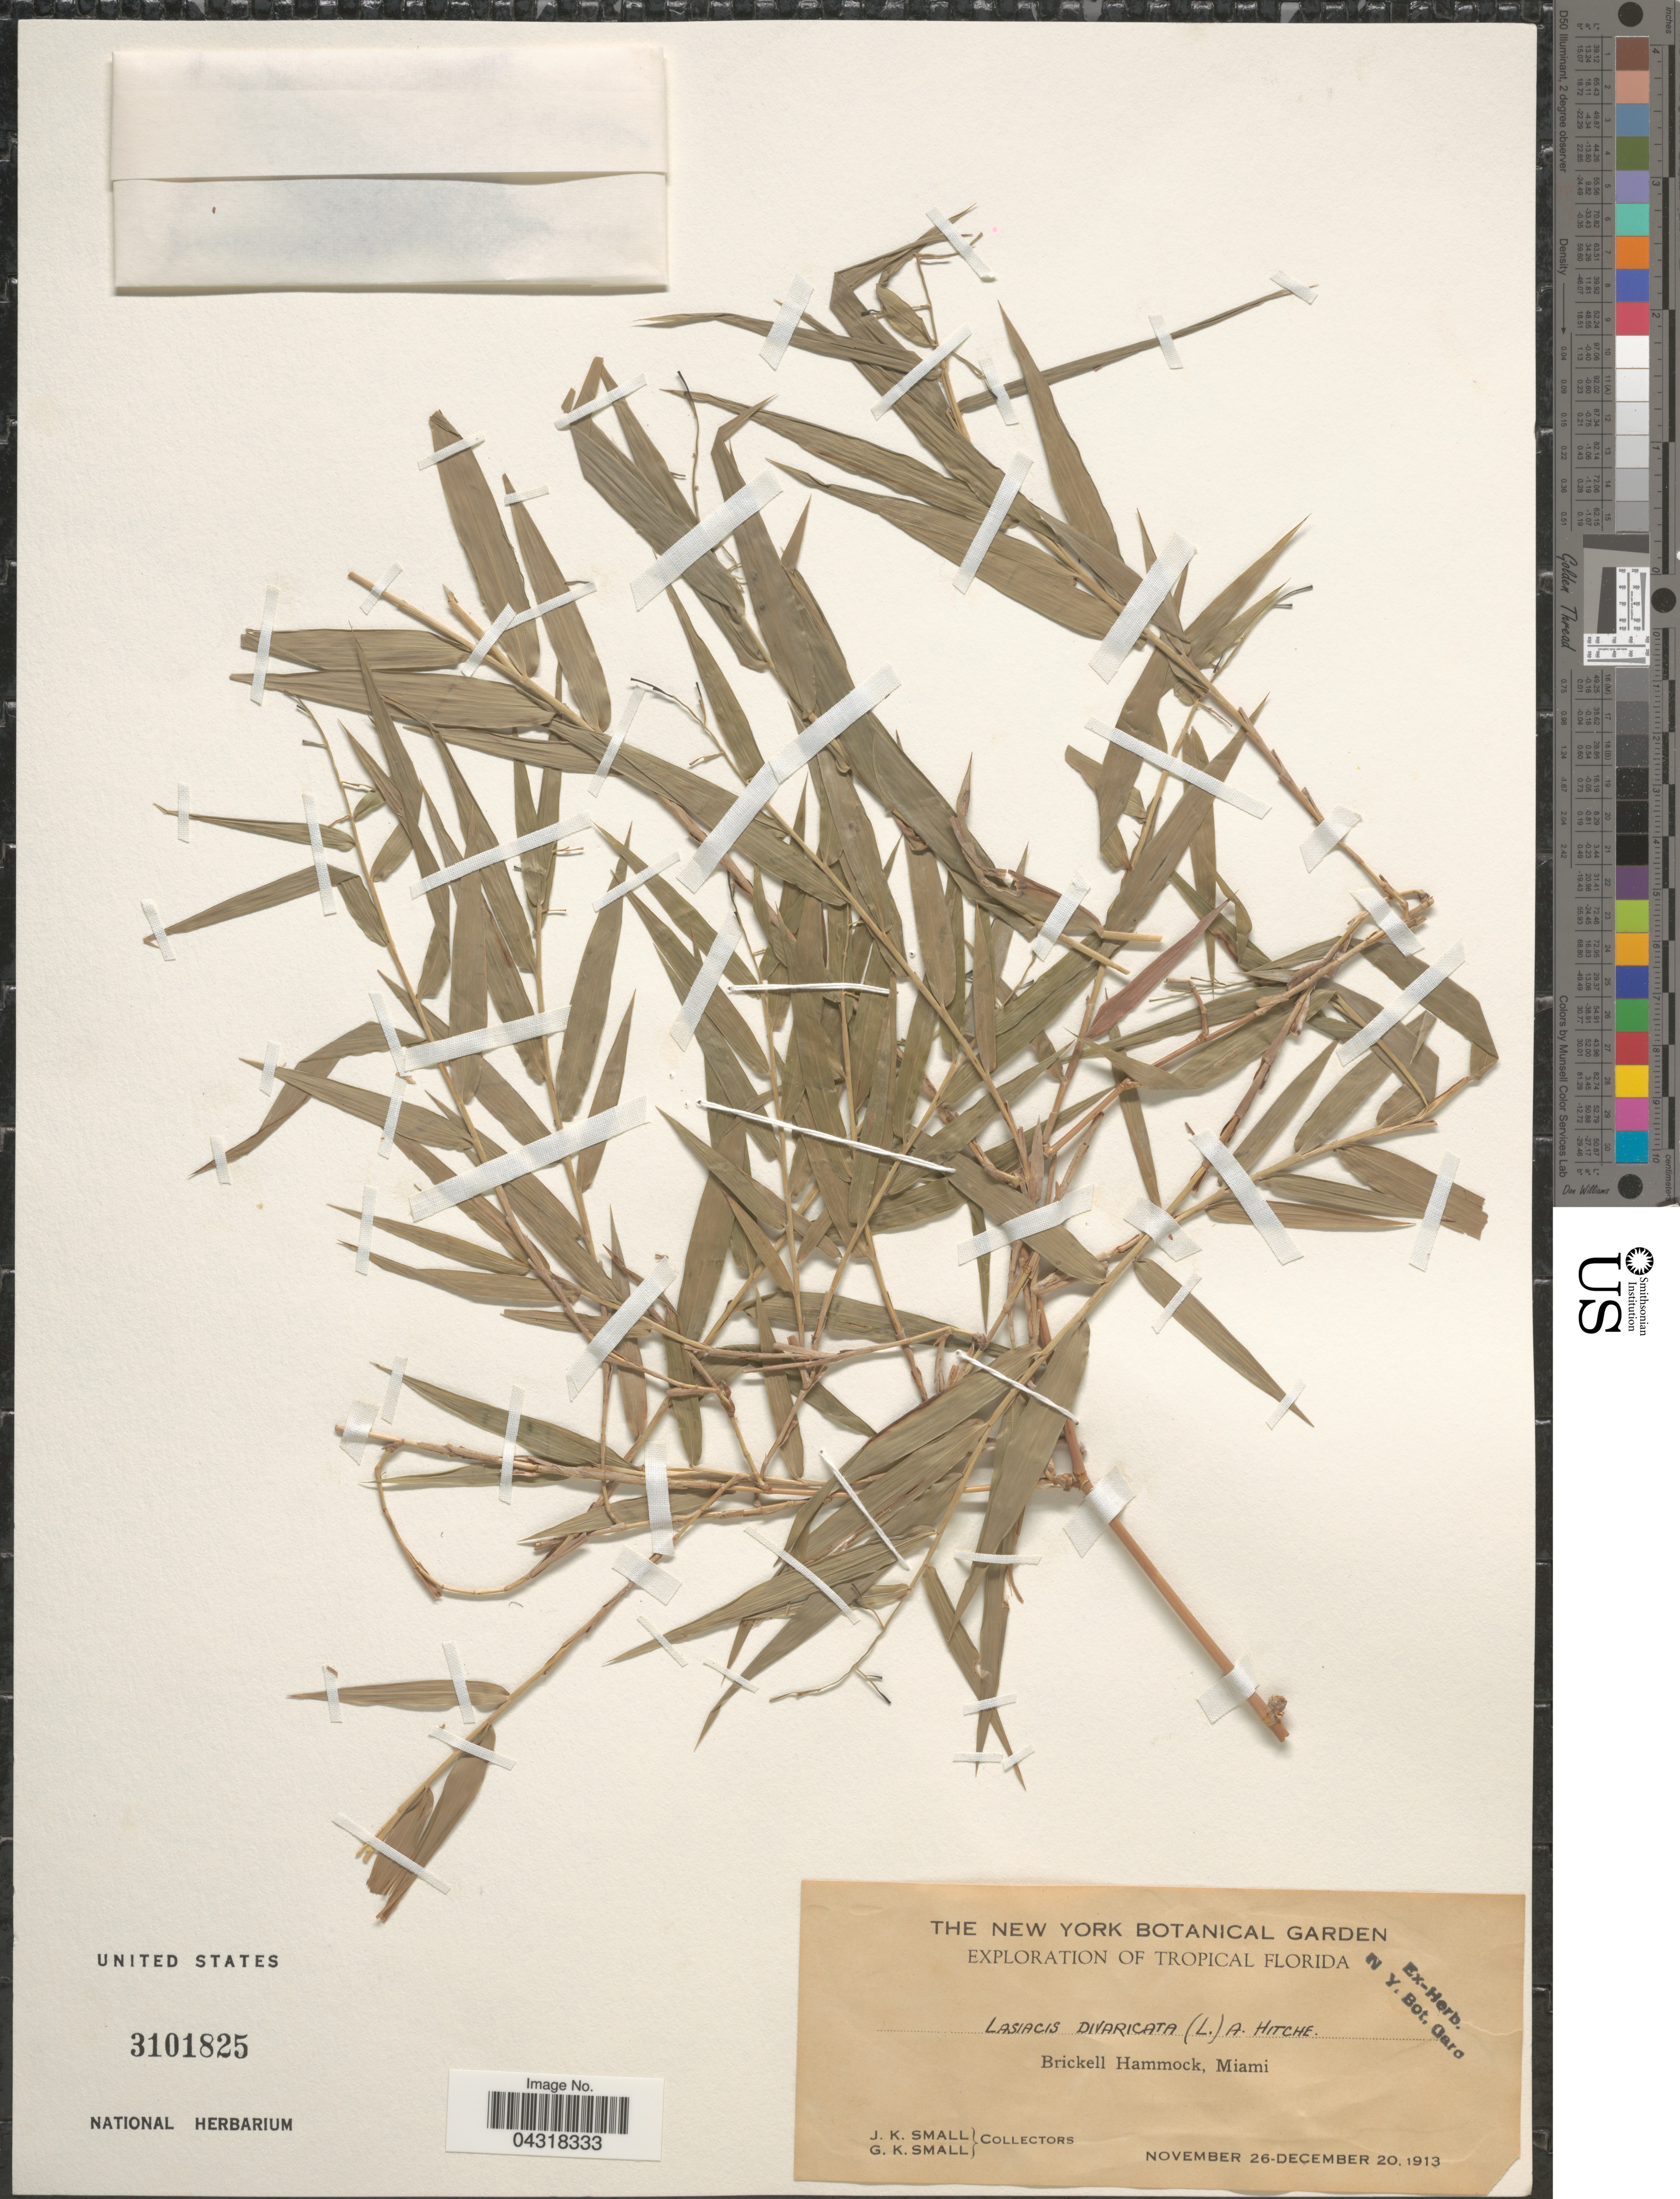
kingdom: Plantae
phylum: Tracheophyta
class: Liliopsida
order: Poales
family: Poaceae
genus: Lasiacis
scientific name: Lasiacis divaricata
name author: (L.) Hitchc.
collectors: J. K. Small & G. K. Small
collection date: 1913-11-26/1913-12-20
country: United States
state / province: Florida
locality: Exploration of Tropical Florida. Brickell Hammock, Miami.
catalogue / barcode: US 3101825